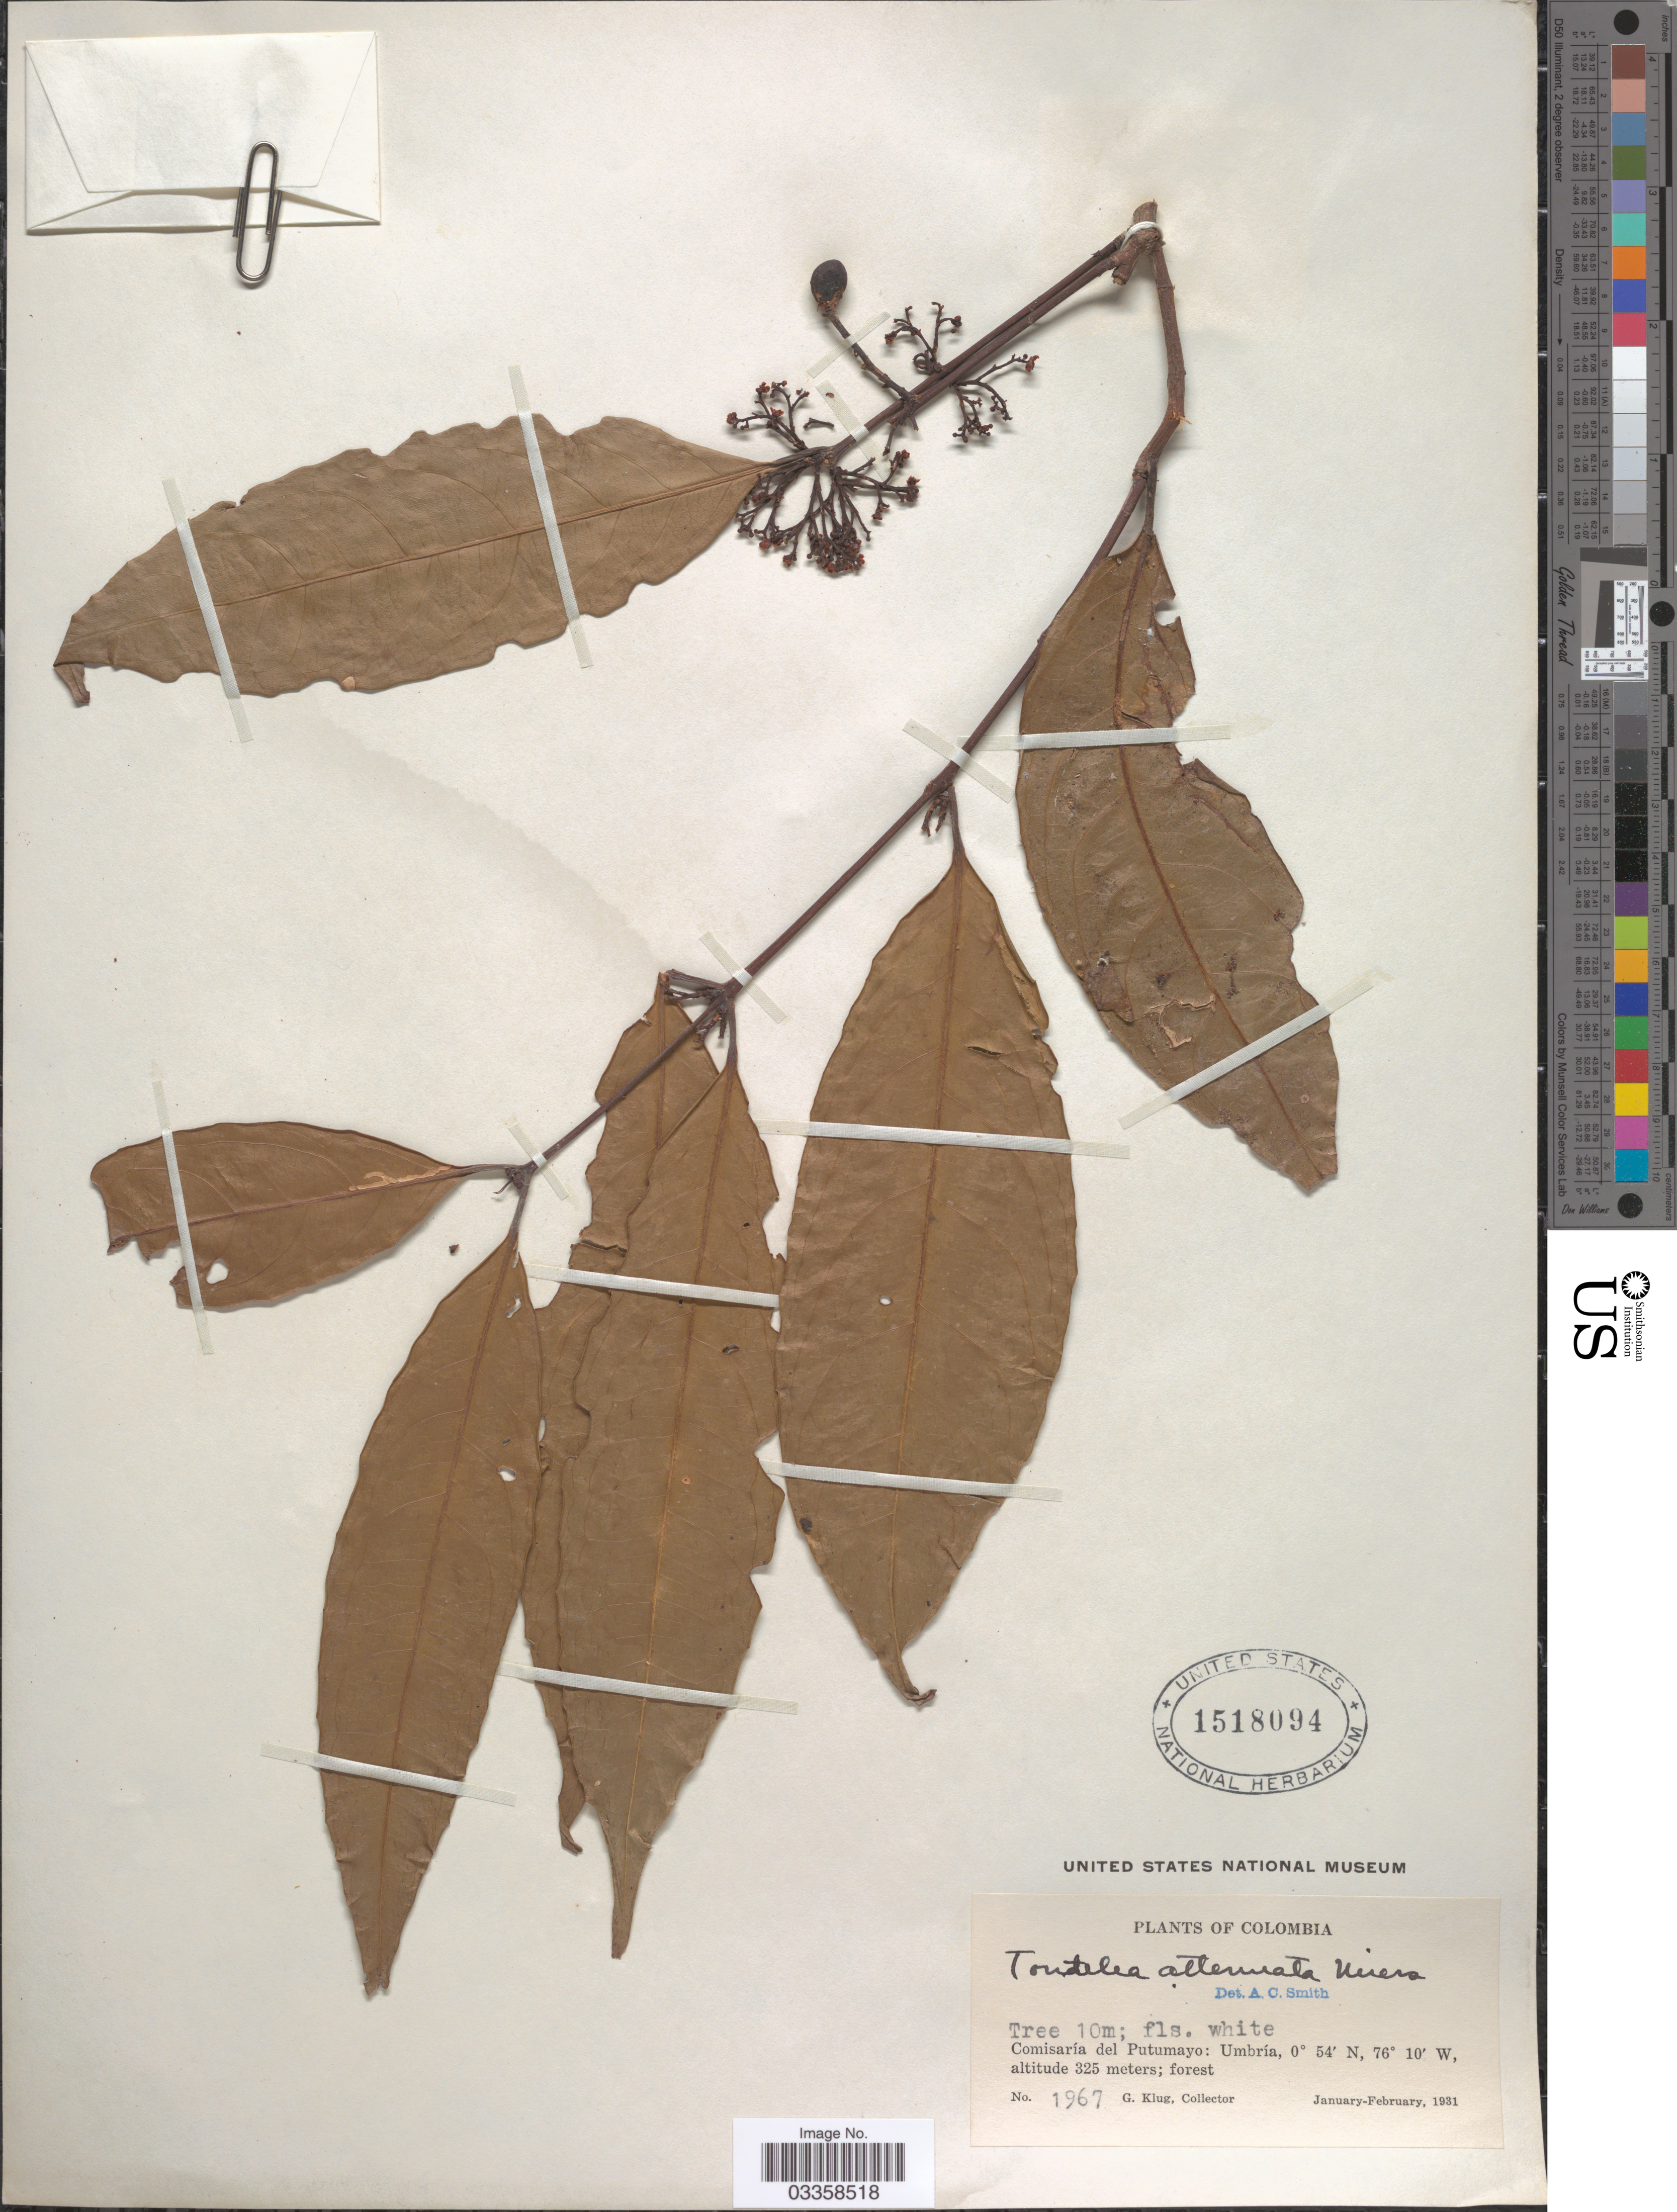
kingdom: Plantae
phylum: Tracheophyta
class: Magnoliopsida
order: Celastrales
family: Celastraceae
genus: Tontelea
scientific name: Tontelea attenuata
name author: Miers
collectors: G. Klug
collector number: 1967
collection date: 1931-01/1931-02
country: Colombia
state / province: Putumayo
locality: Comisaría del Putumayo: Umbría.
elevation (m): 325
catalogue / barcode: US 1518094